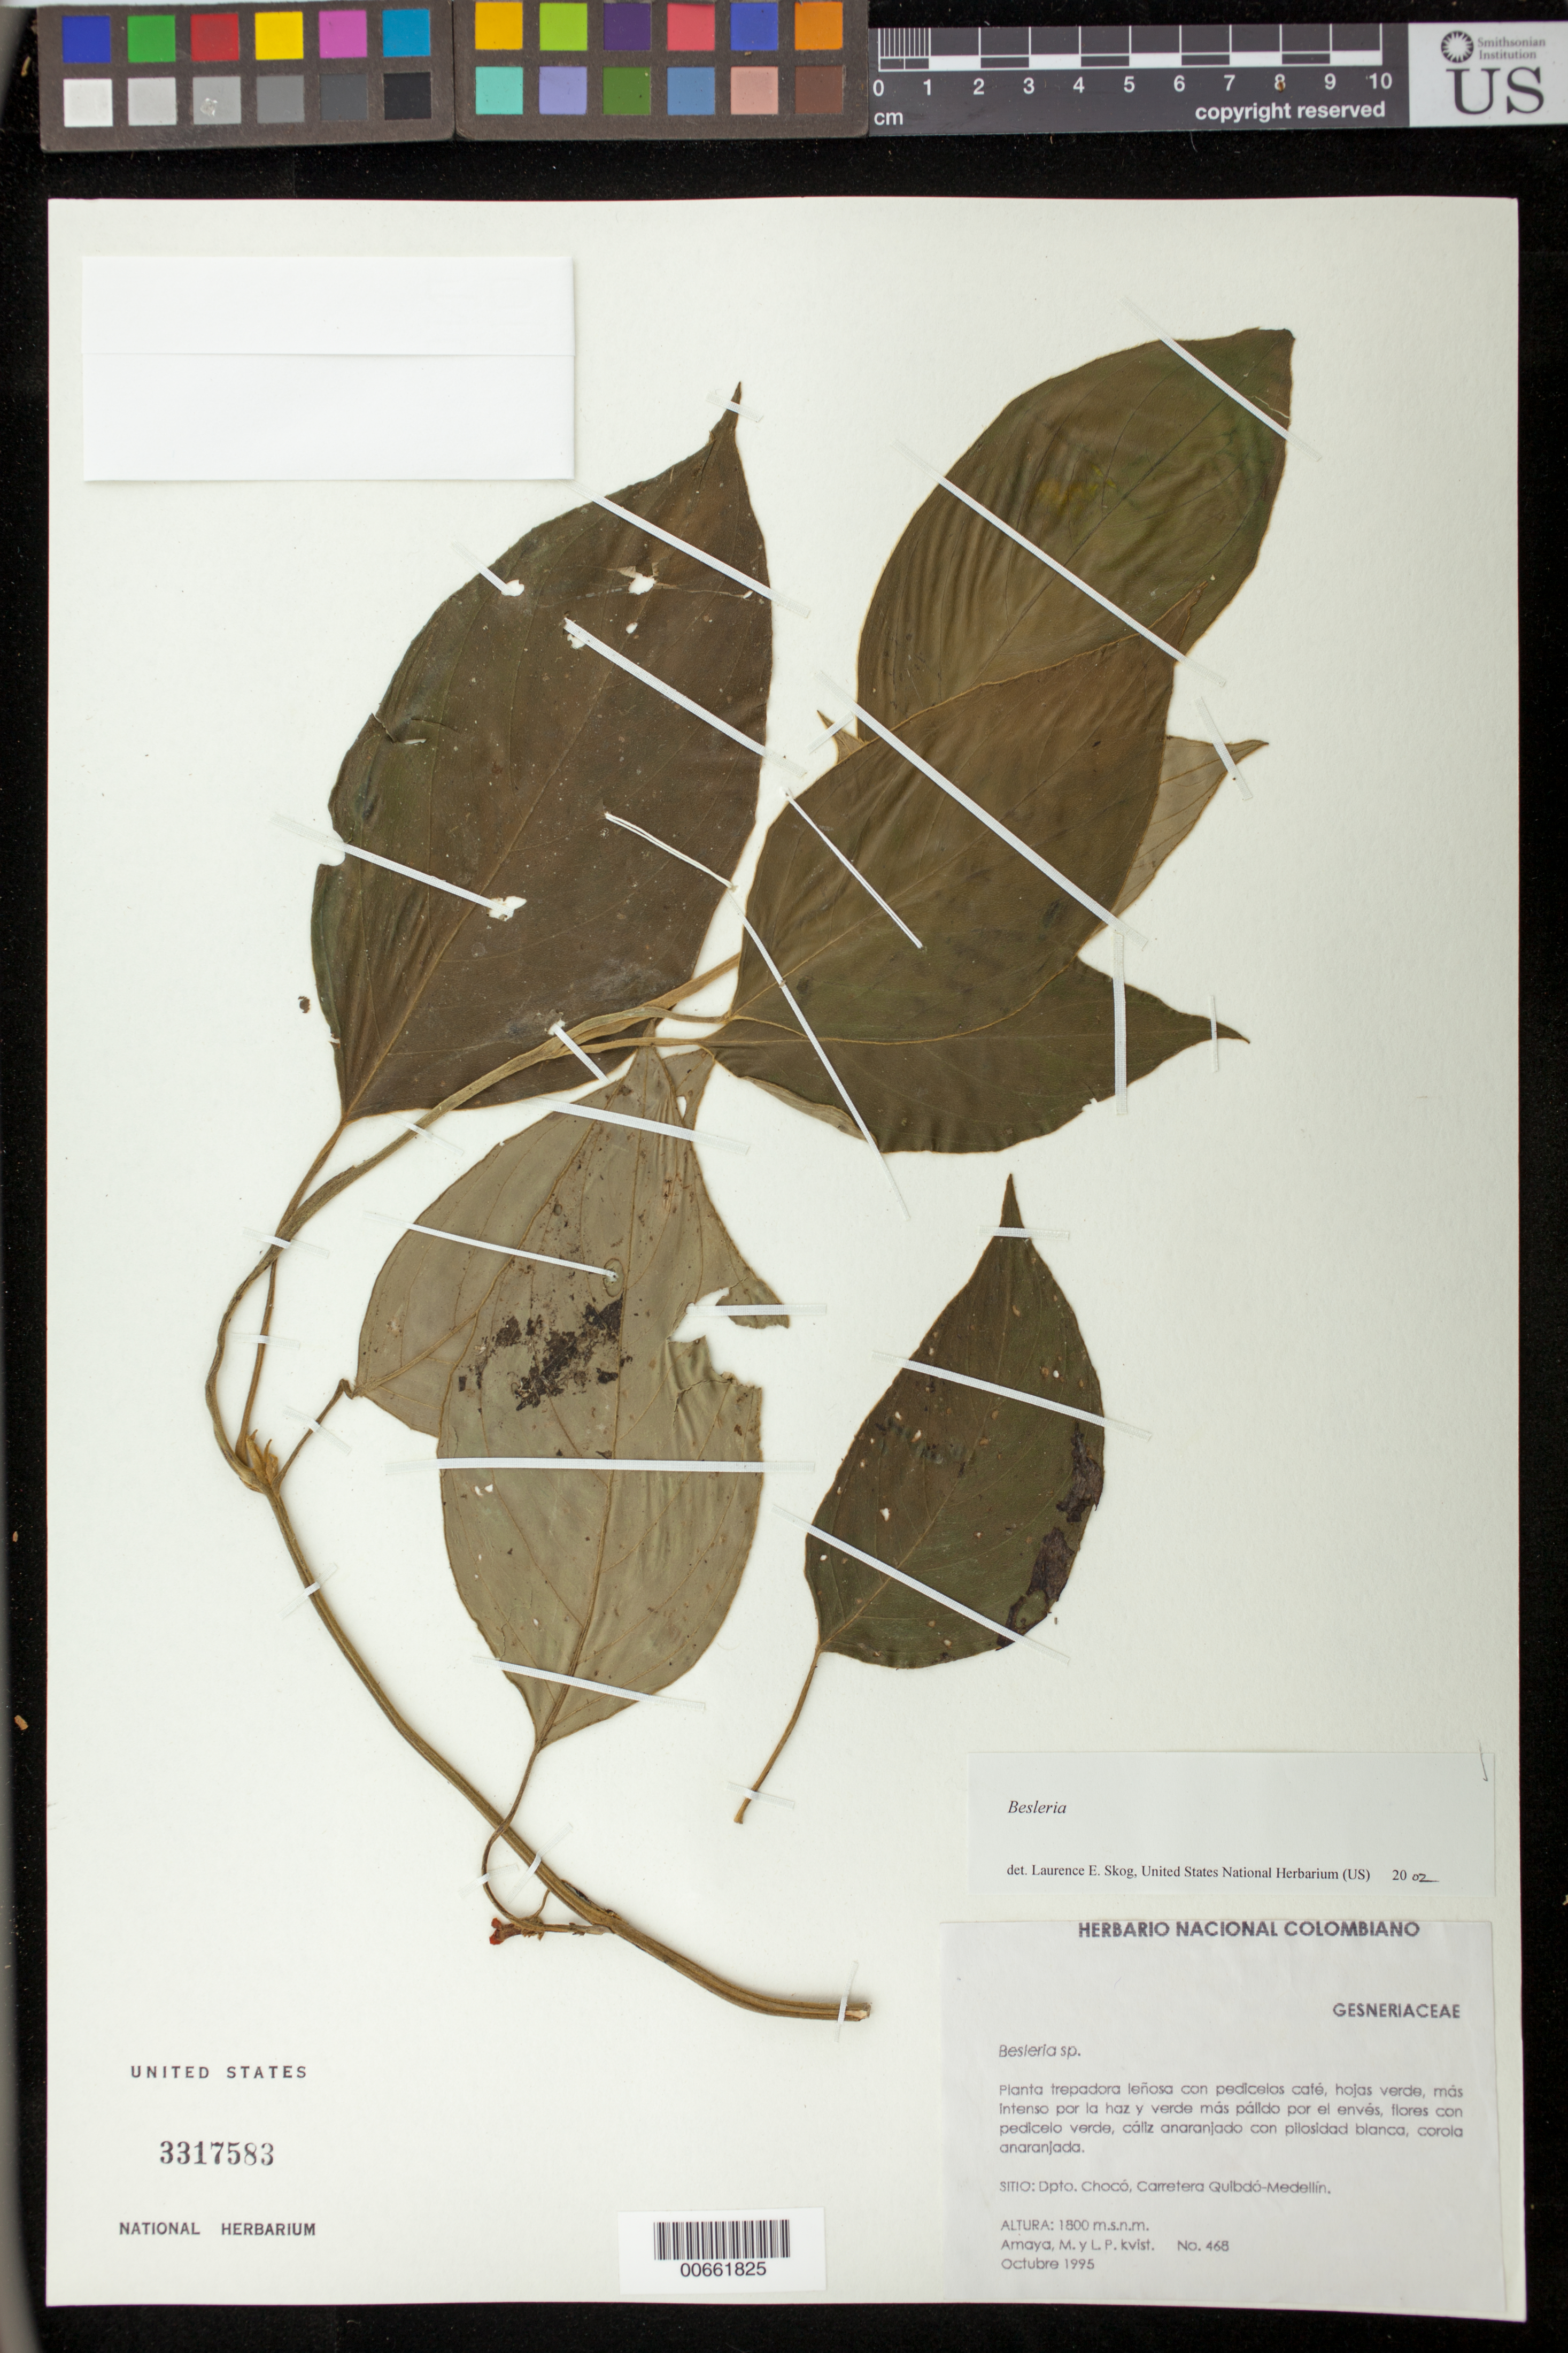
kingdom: Plantae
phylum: Tracheophyta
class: Magnoliopsida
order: Lamiales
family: Gesneriaceae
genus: Besleria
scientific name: Besleria sp.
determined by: Skog, Laurence E.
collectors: M. Amaya & L. P. Kvist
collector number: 468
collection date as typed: Oct 1995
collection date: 1995-10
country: Colombia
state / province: Chocó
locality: Carretera Quibdó-Medellín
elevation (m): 1800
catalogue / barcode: US 3317583